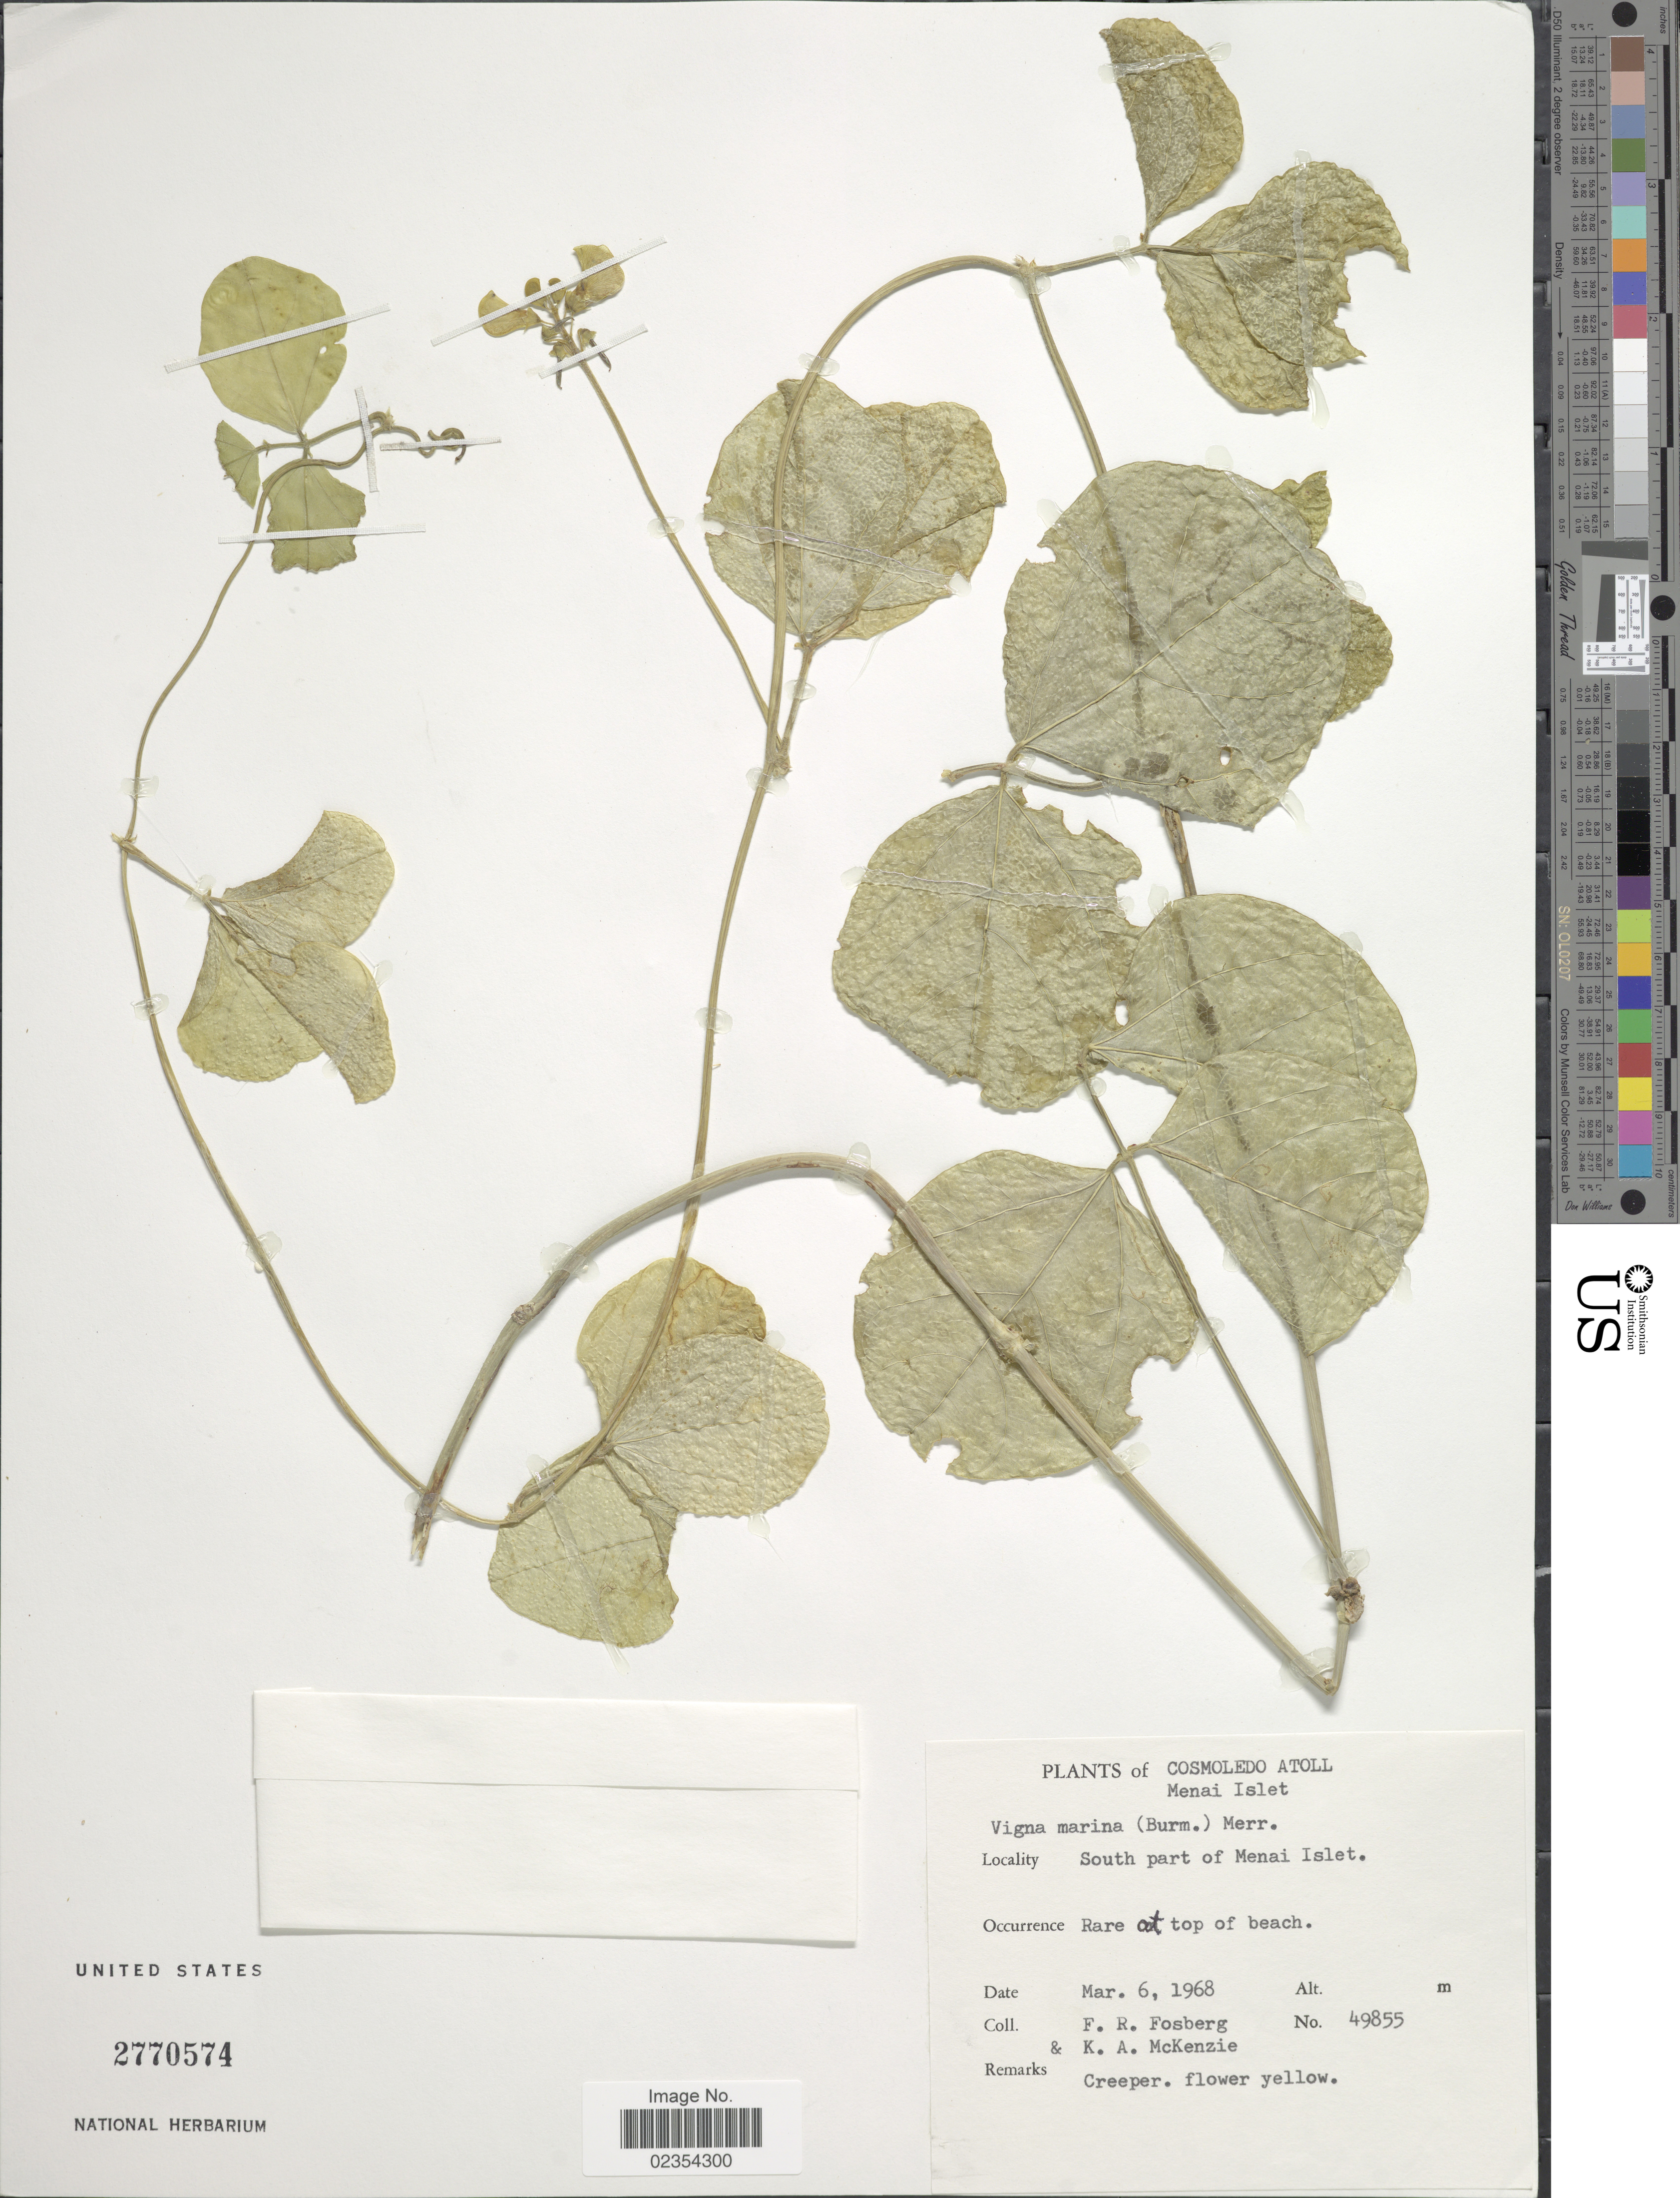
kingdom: Plantae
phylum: Tracheophyta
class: Magnoliopsida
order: Fabales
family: Fabaceae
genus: Vigna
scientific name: Vigna marina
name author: (Burm.) Merr.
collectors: F. R. Fosberg & K. McKenzie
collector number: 49855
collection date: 1968-03-06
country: Seychelles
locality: Cosmoledo Atoll, Menai Islet, South part of Menai Islet, rare at top of beach.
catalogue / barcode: US 2770574